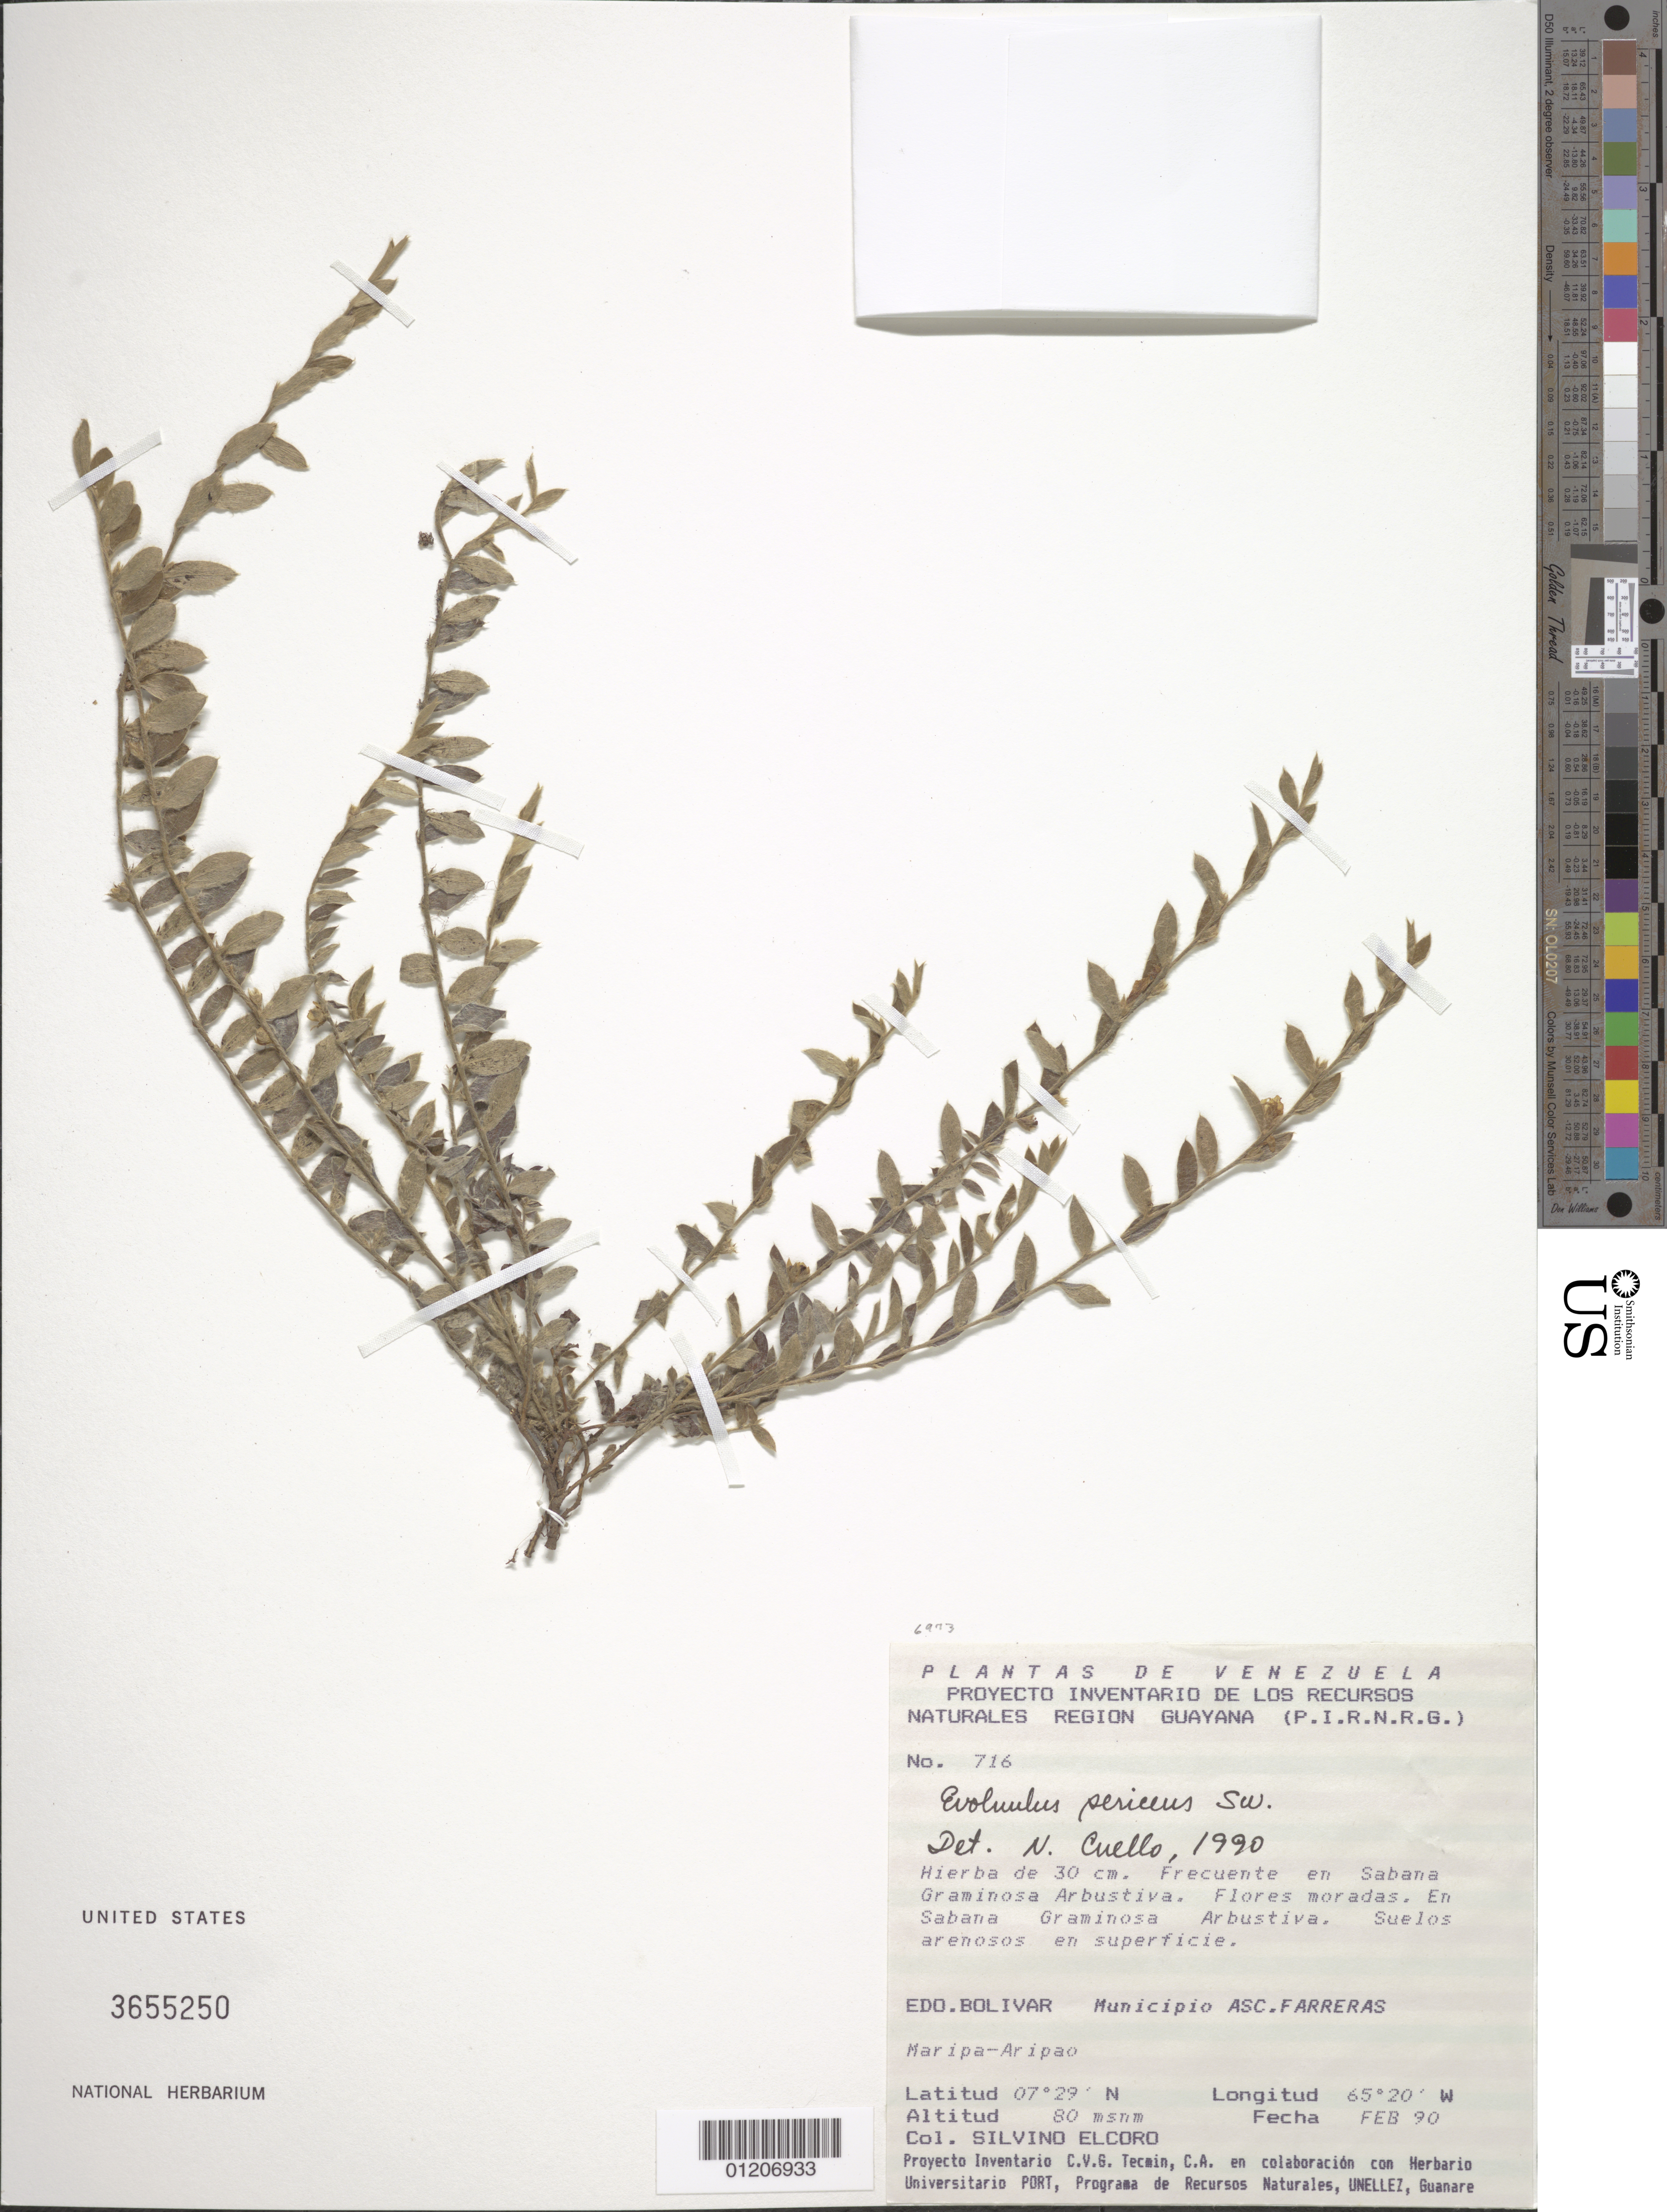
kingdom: Plantae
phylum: Tracheophyta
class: Magnoliopsida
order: Solanales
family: Convolvulaceae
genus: Evolvulus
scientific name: Evolvulus sericeus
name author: Sw.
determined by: Cuello, Nidia L.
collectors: S. Elcoro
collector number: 716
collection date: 1990-02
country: Venezuela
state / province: Bolívar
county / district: Sucre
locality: Maripa-Aripao, Ascención Farreras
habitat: Sabana graminosa arbustiva. Suelos arenoso en superficie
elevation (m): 80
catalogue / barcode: US 3655250